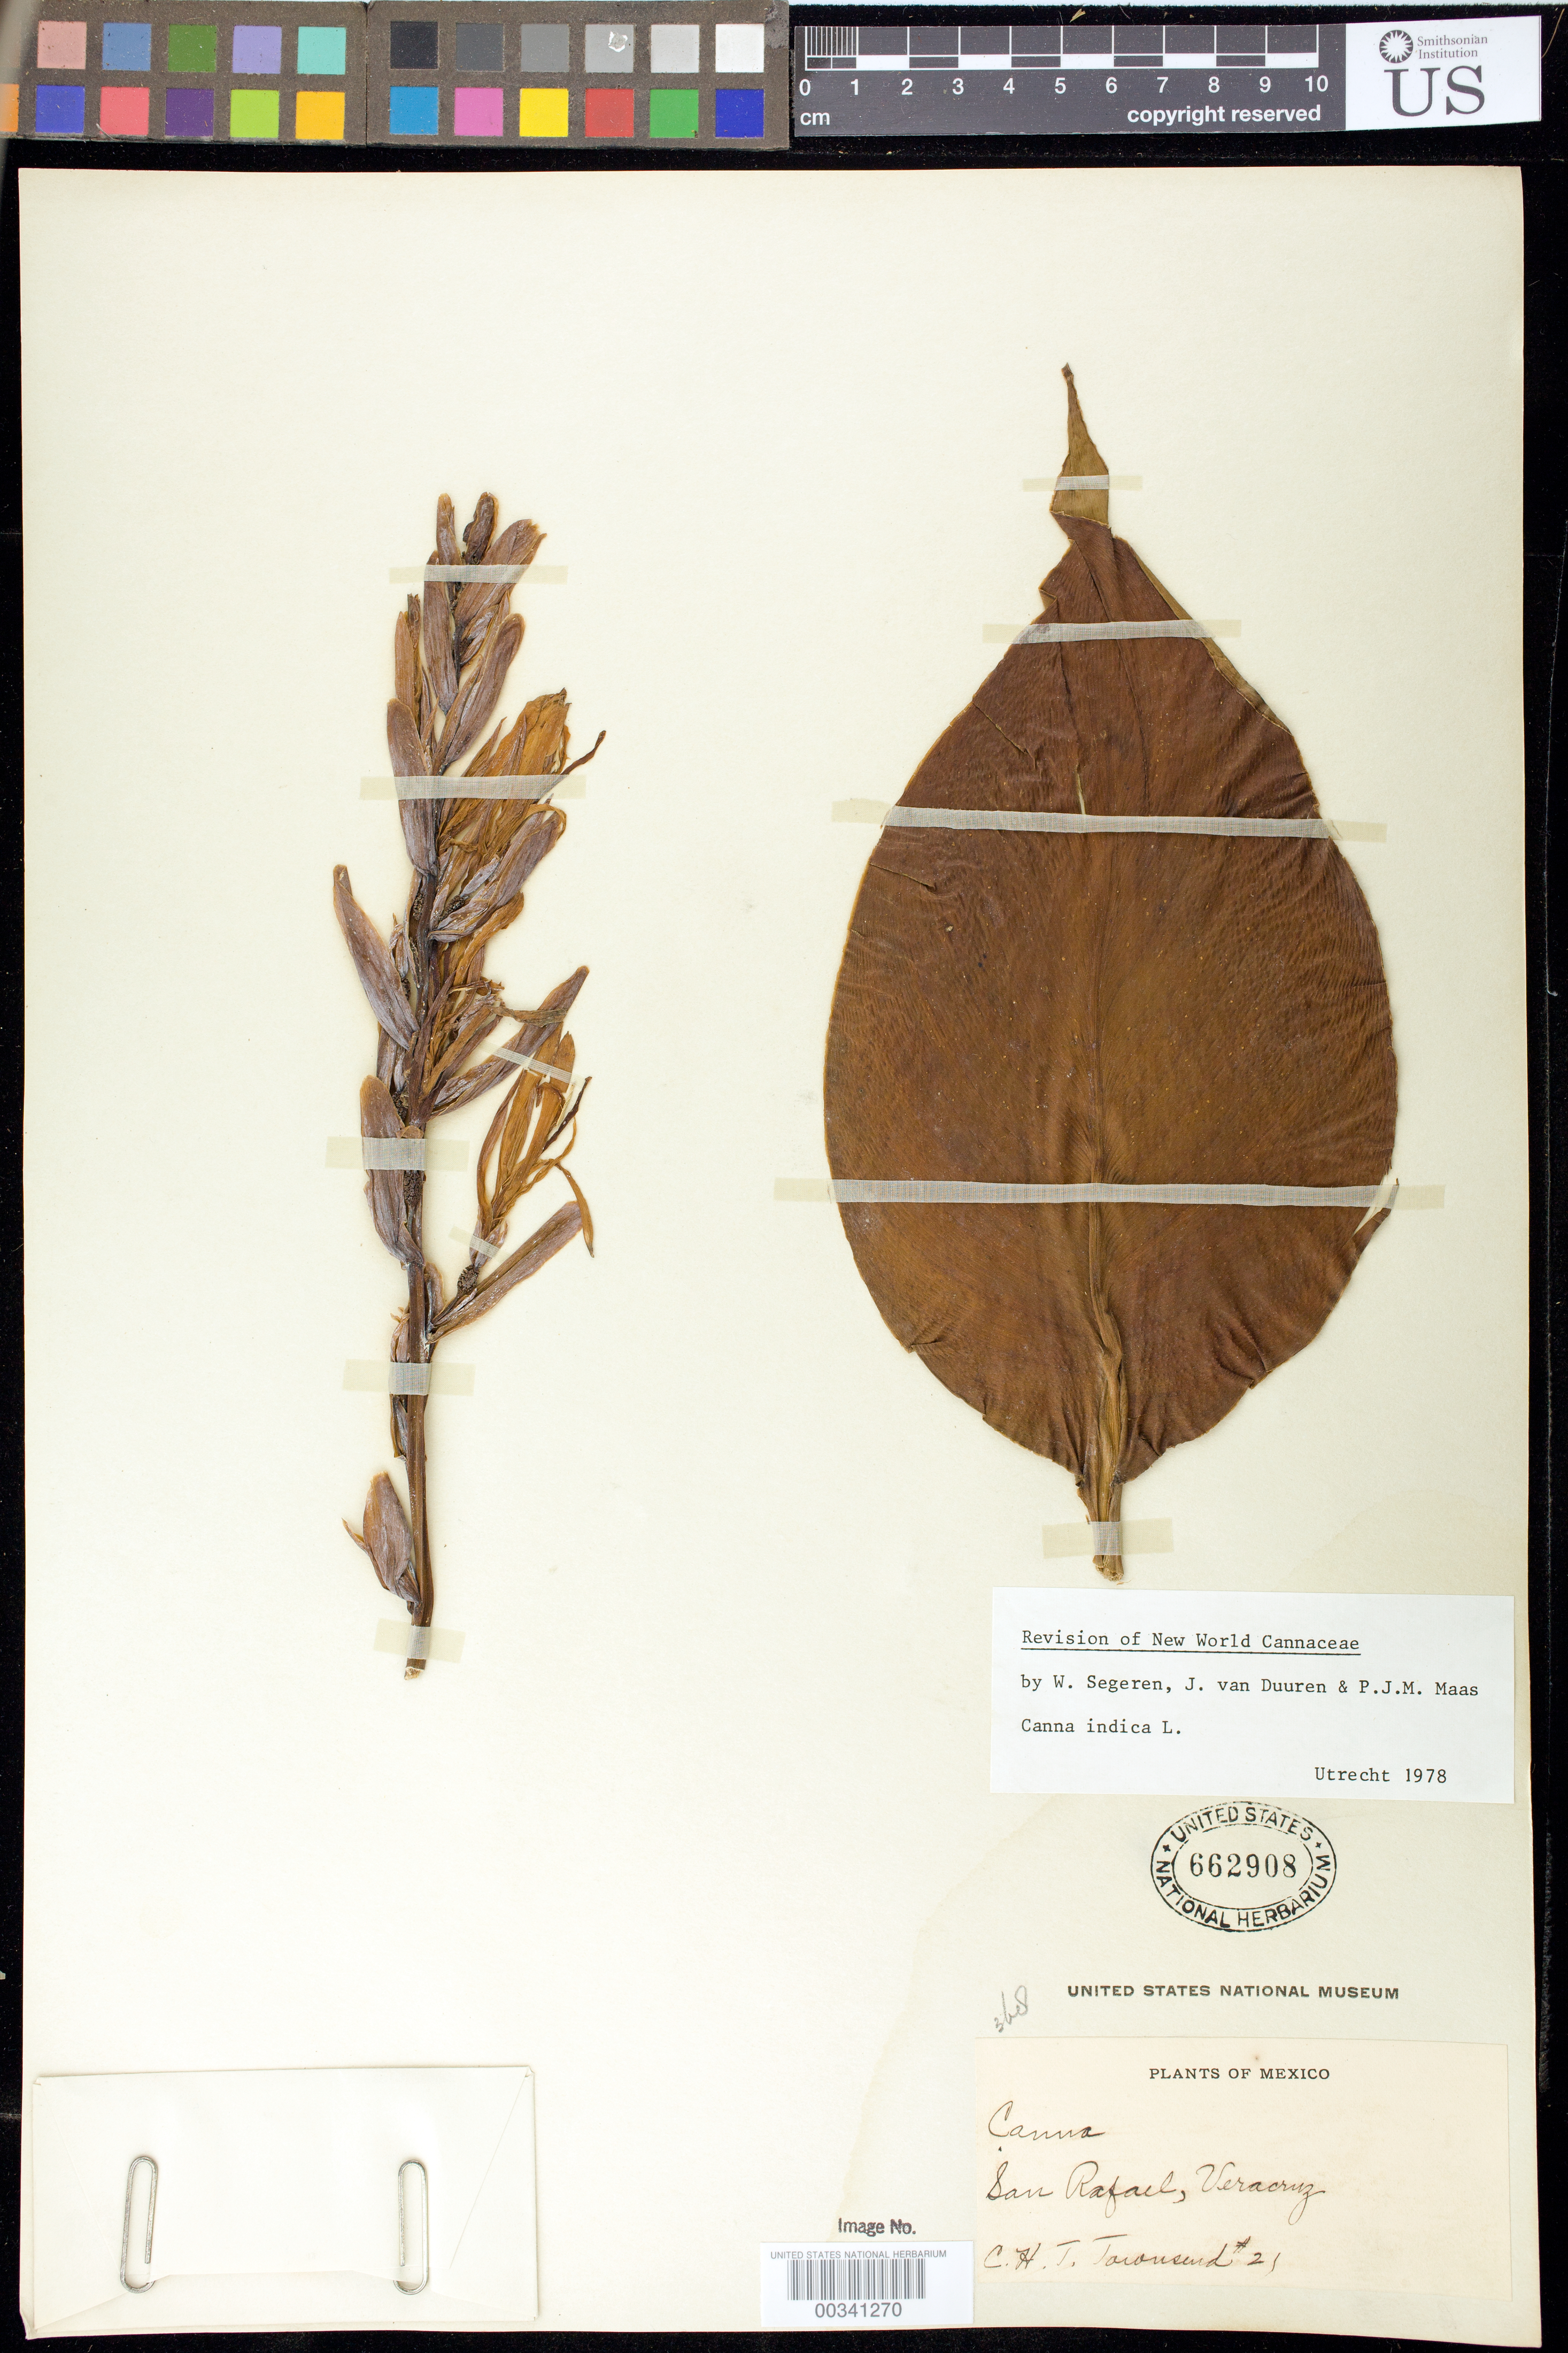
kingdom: Plantae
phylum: Tracheophyta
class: Liliopsida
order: Zingiberales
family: Cannaceae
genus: Canna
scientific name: Canna indica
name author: L.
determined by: Segeren, W.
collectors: C. H. T. Townsend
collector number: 21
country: Mexico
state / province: Veracruz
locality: San rafael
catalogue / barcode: US 662908